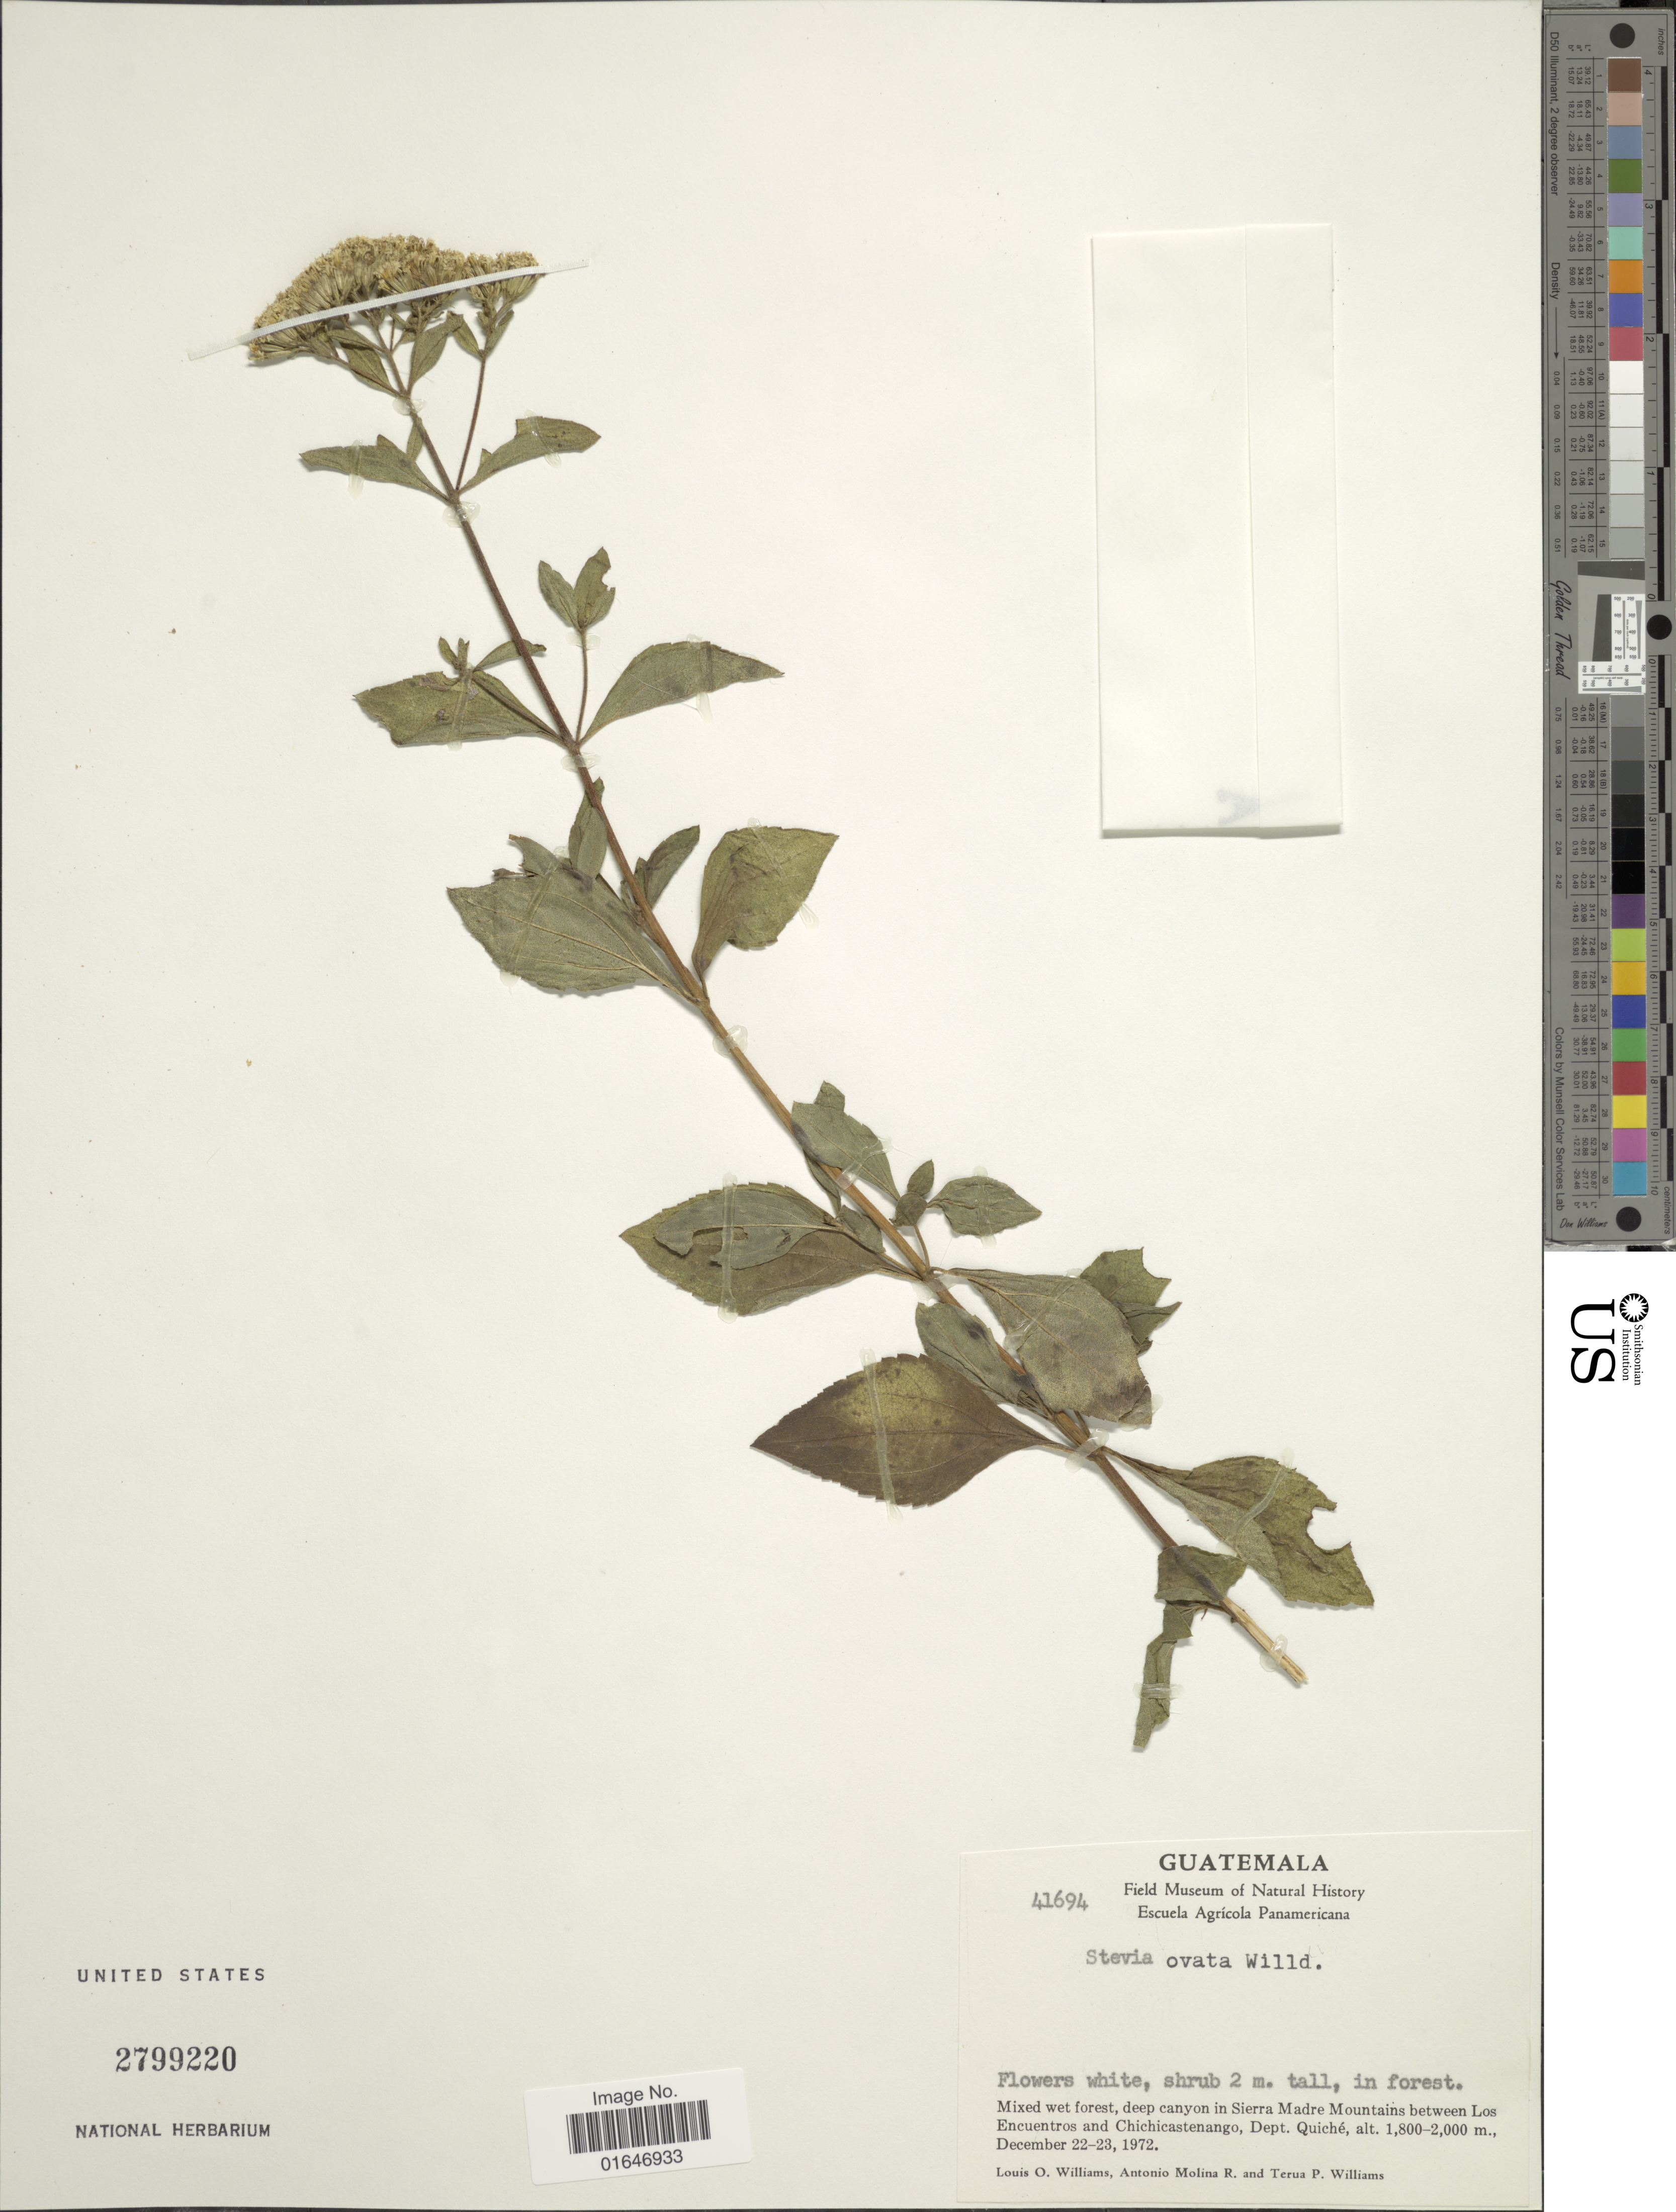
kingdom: Plantae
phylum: Tracheophyta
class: Magnoliopsida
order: Asterales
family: Asteraceae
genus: Stevia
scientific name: Stevia ovata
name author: Willd.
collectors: L. O. Williams, A. Molina R. & T. P. Williams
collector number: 41694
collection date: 1972-12-22/1972-12-23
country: Guatemala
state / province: El Quiché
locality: Deep canyon in Sierra Madre Mountains between Los Encuentros and Chichicastenango.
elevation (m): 1800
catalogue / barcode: US 2799220